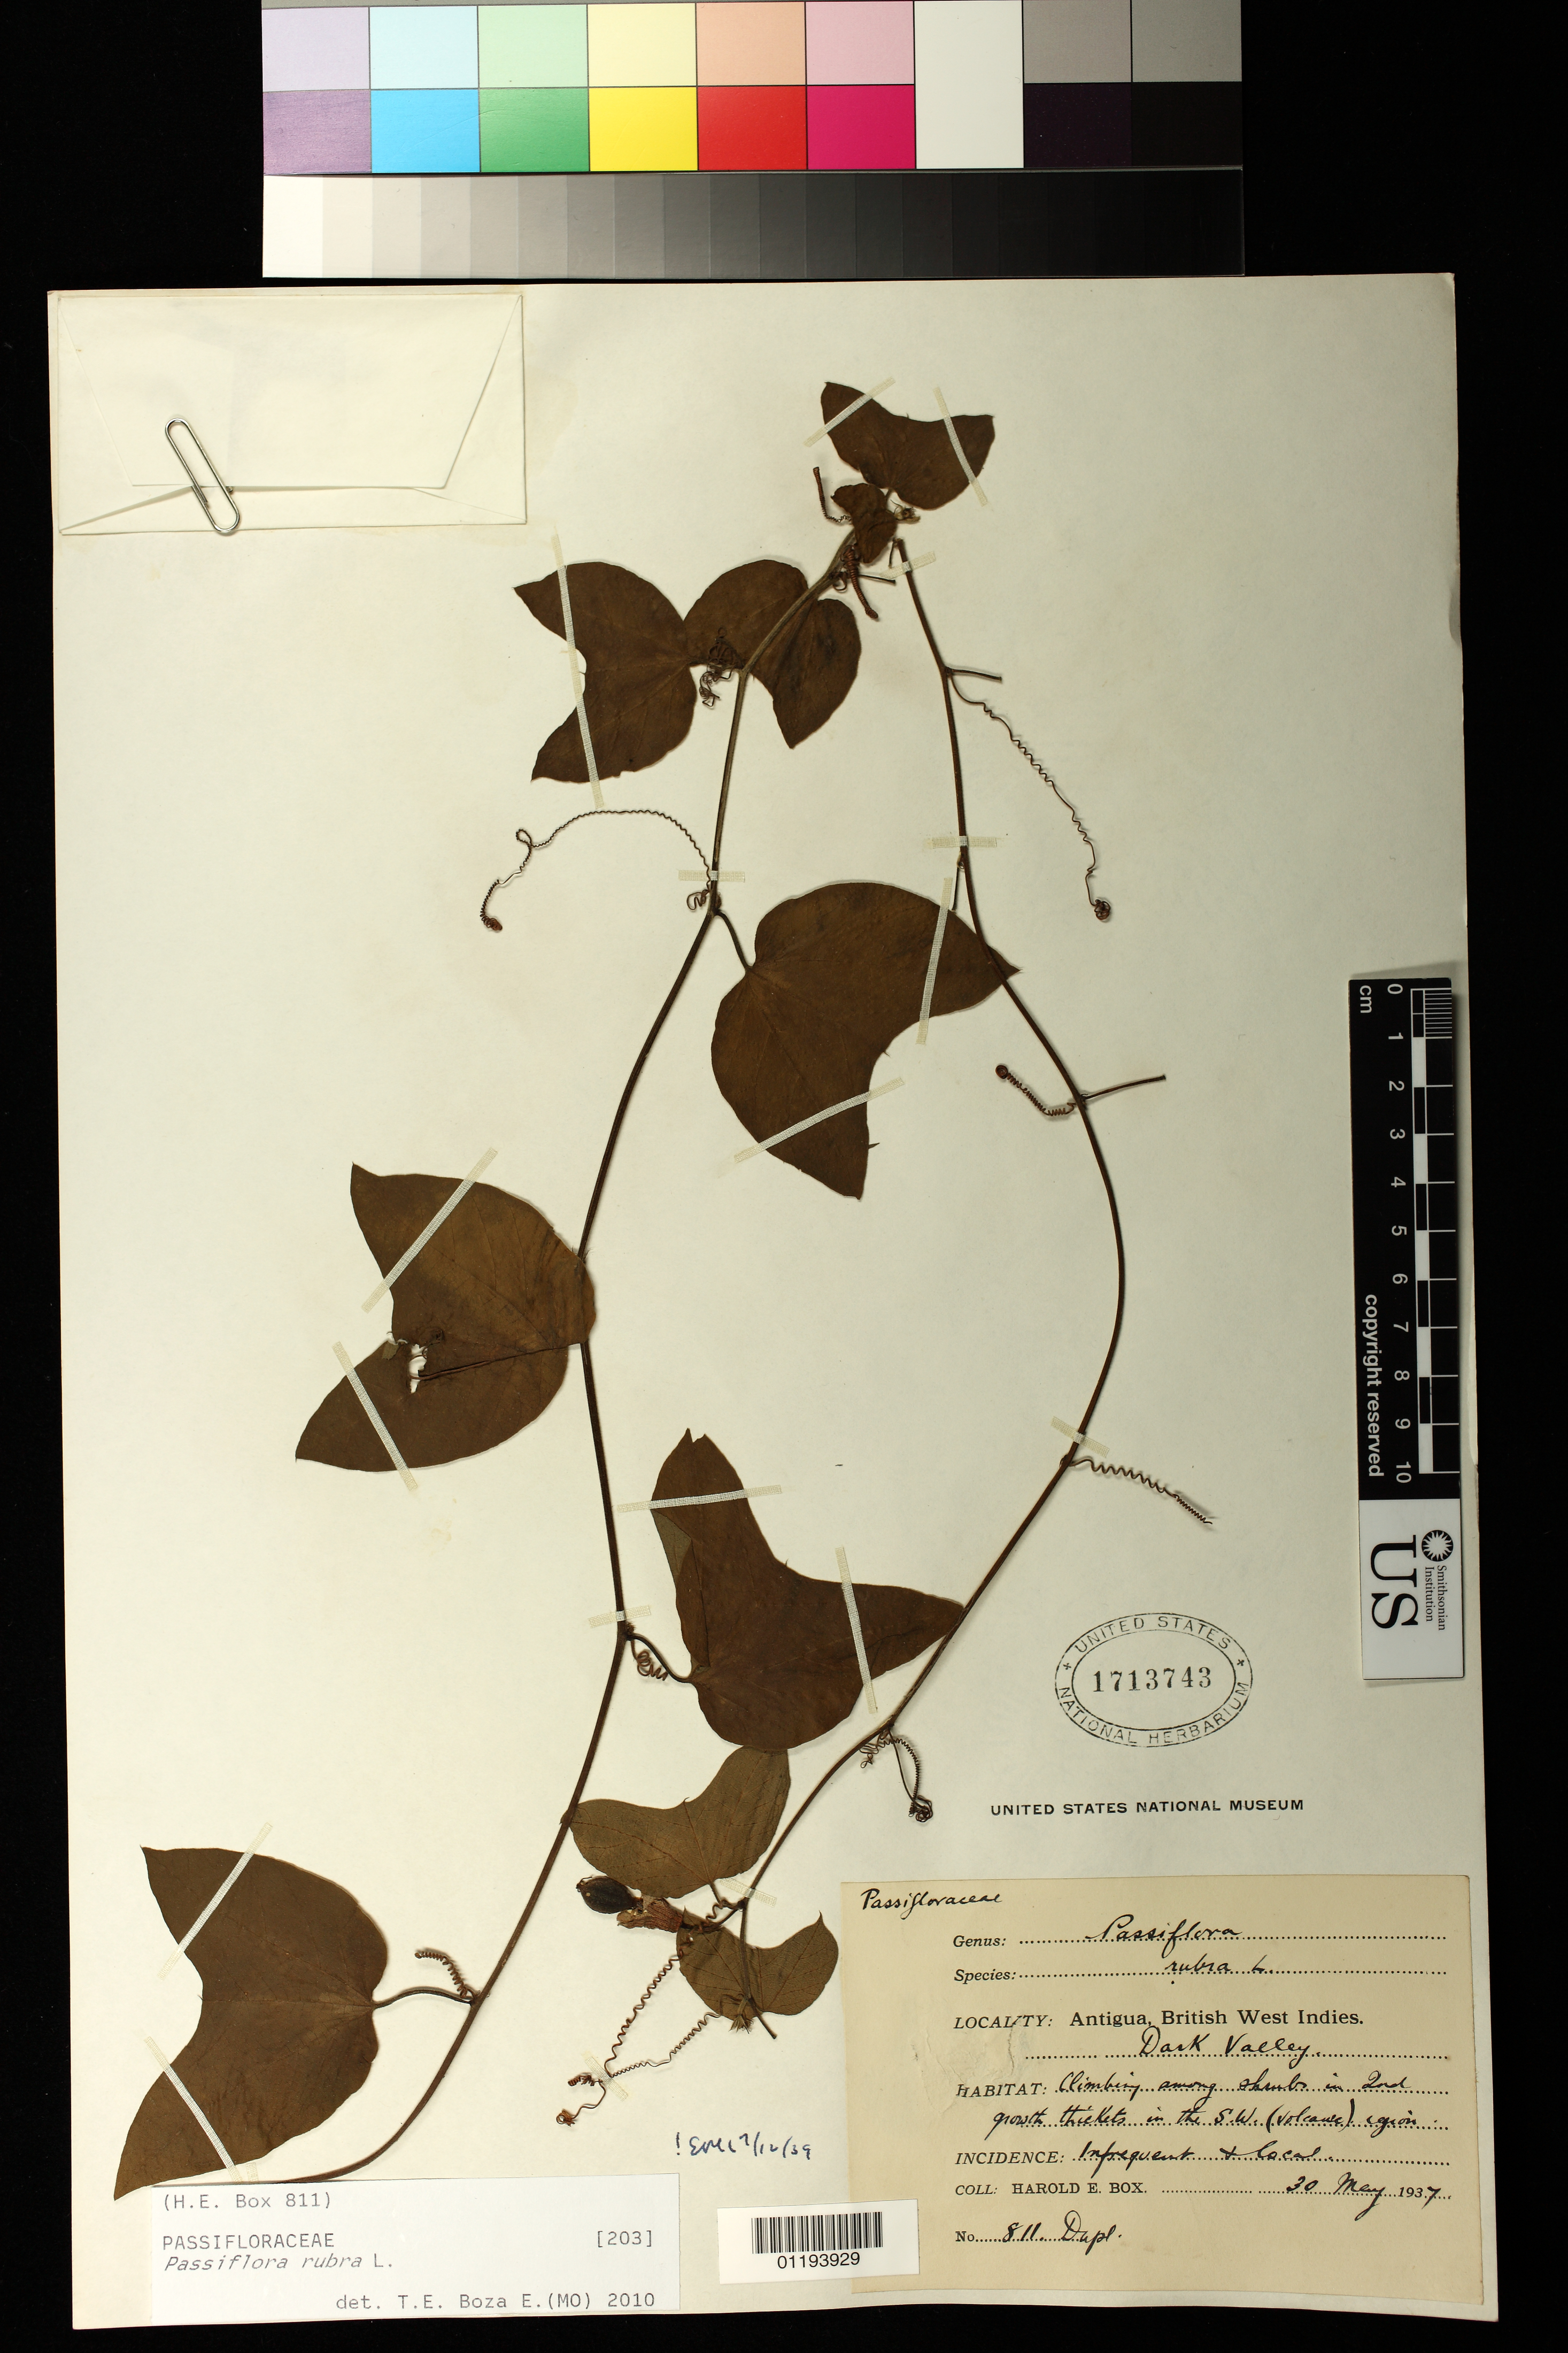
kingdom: Plantae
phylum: Tracheophyta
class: Magnoliopsida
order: Malpighiales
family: Passifloraceae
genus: Passiflora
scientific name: Passiflora rubra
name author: L.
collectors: H. E. Box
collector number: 811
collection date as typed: May 30 1937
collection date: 1937-05-30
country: Antigua and Barbuda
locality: Dark Valley, S.W. volcanic region, Antigua, British West Indies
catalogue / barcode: US 1713743